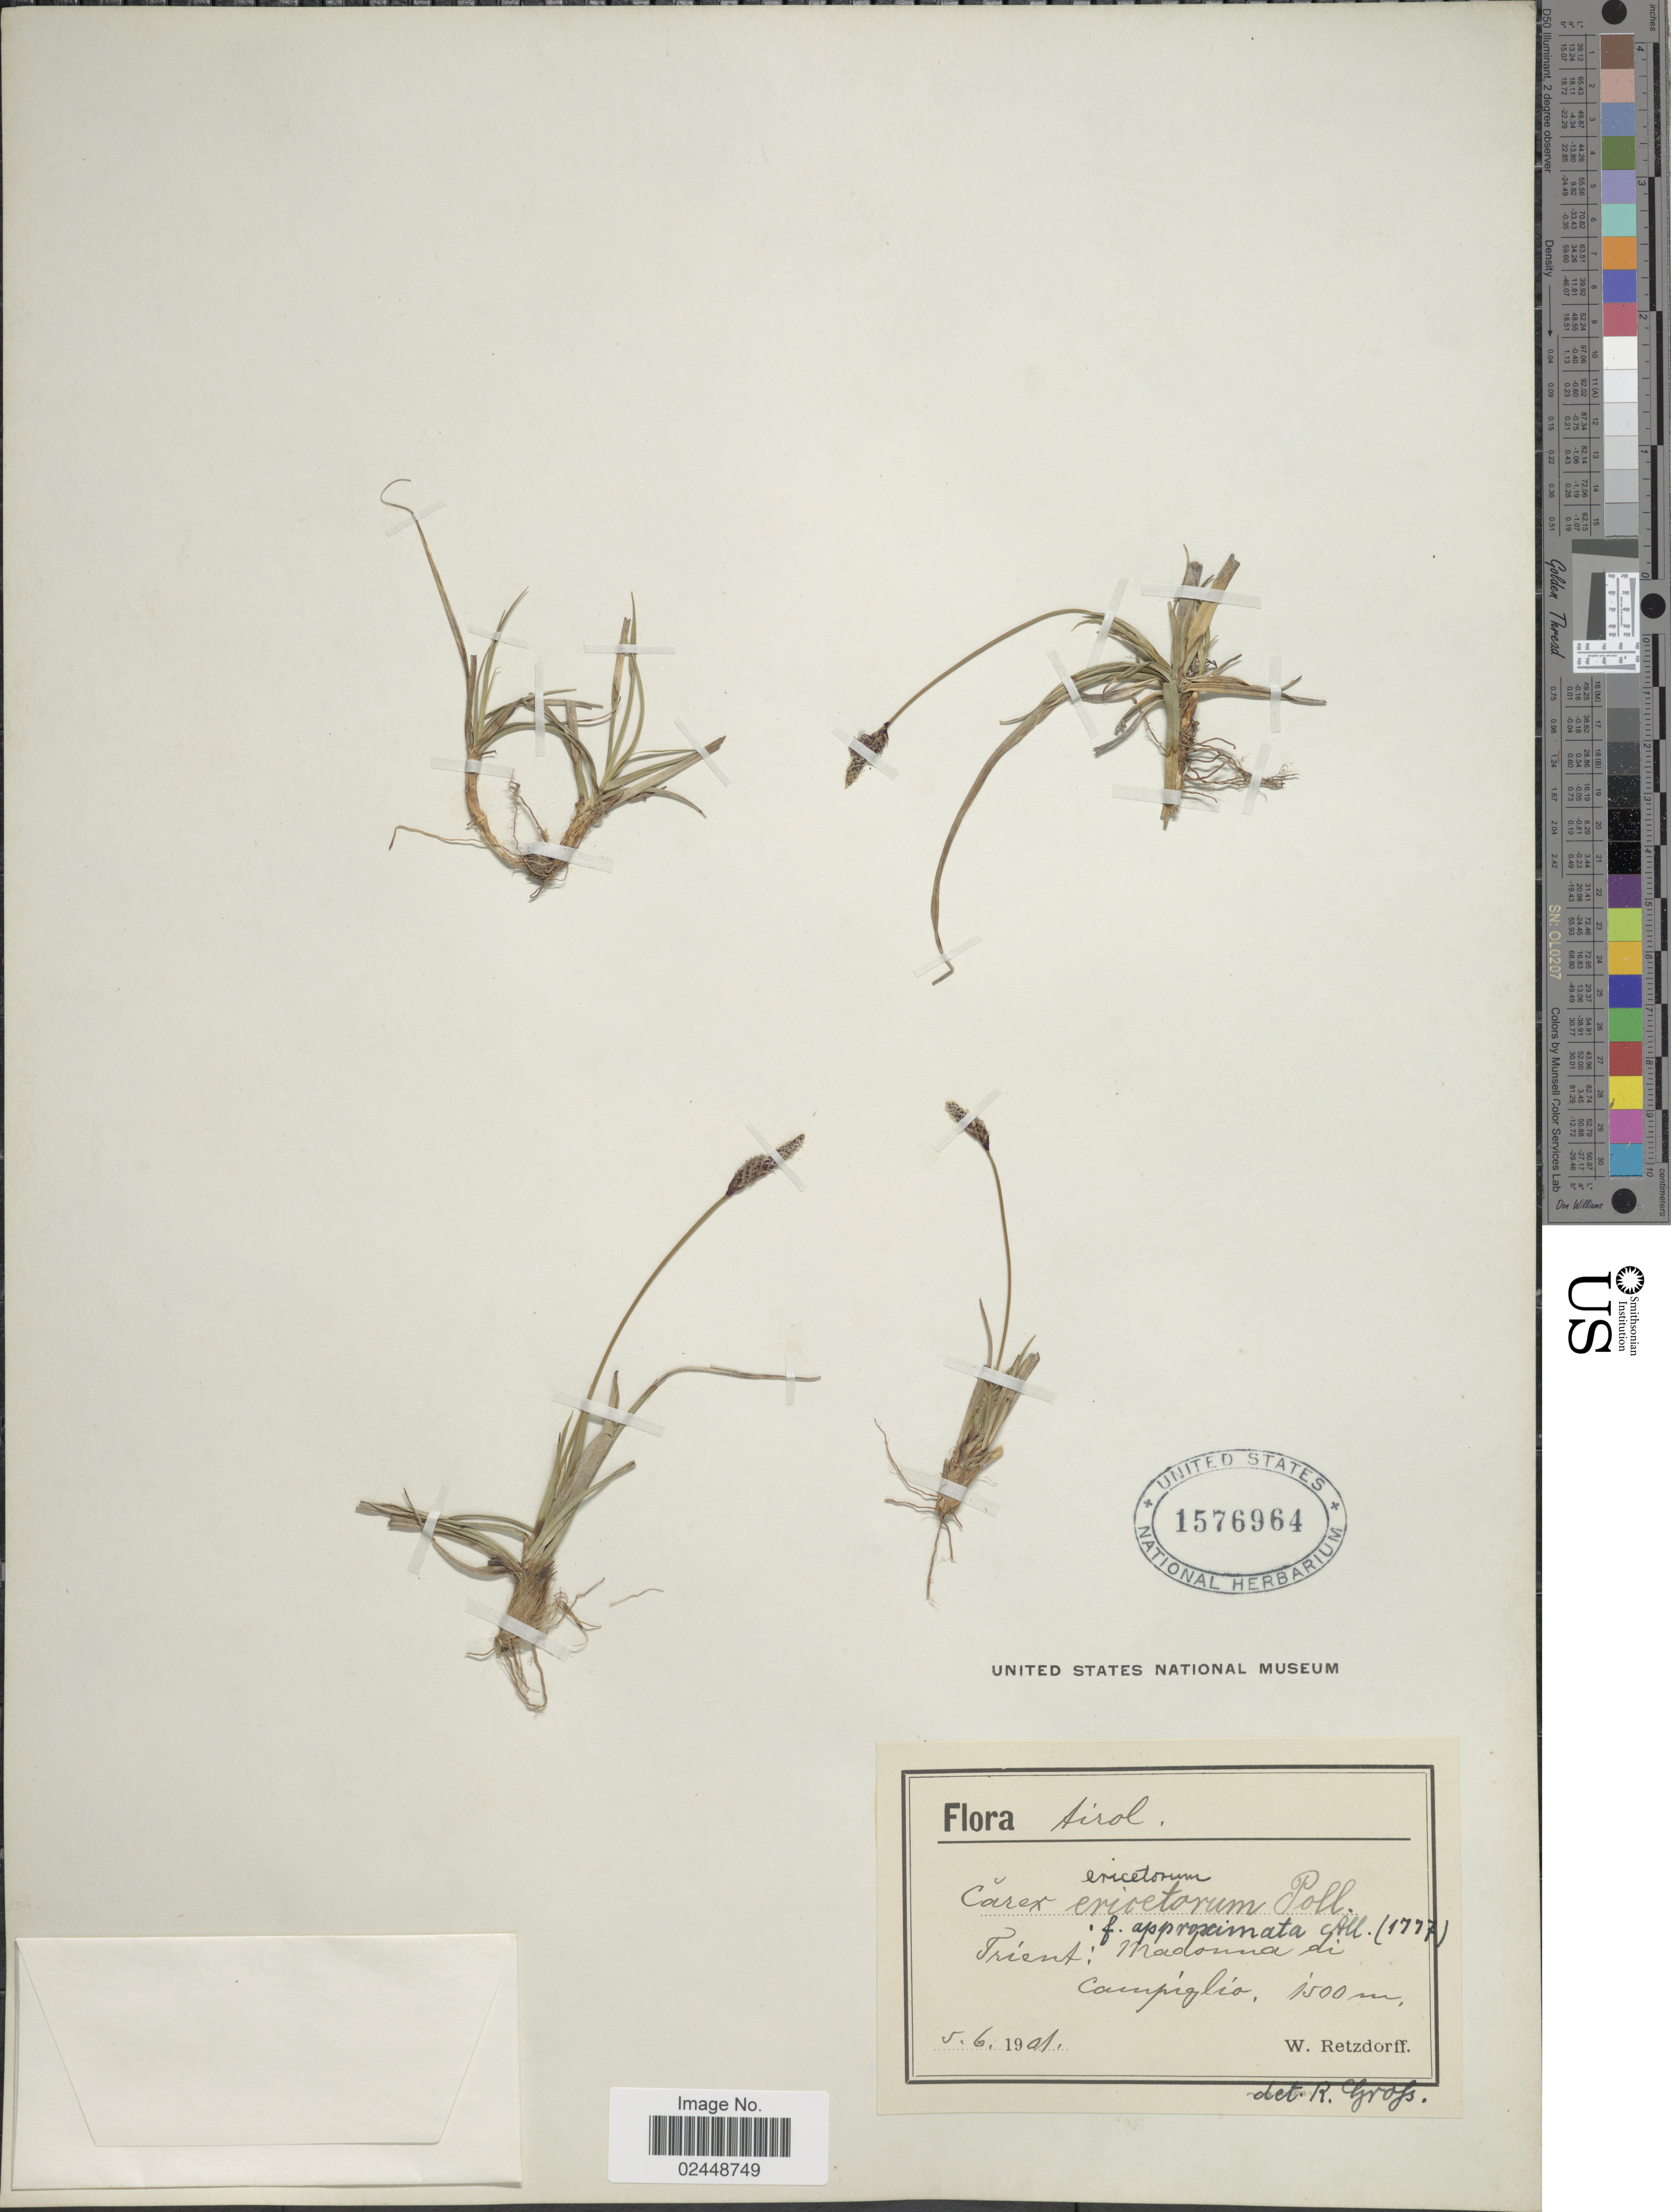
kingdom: Plantae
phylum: Tracheophyta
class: Liliopsida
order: Poales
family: Cyperaceae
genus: Carex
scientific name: Carex ericetorum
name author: Pollich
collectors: W. Retzdorff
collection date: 1901-06-05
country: Austria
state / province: Tirol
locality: Trient: madonna di Campiglio [interpreted]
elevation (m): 1500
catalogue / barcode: US 1576964